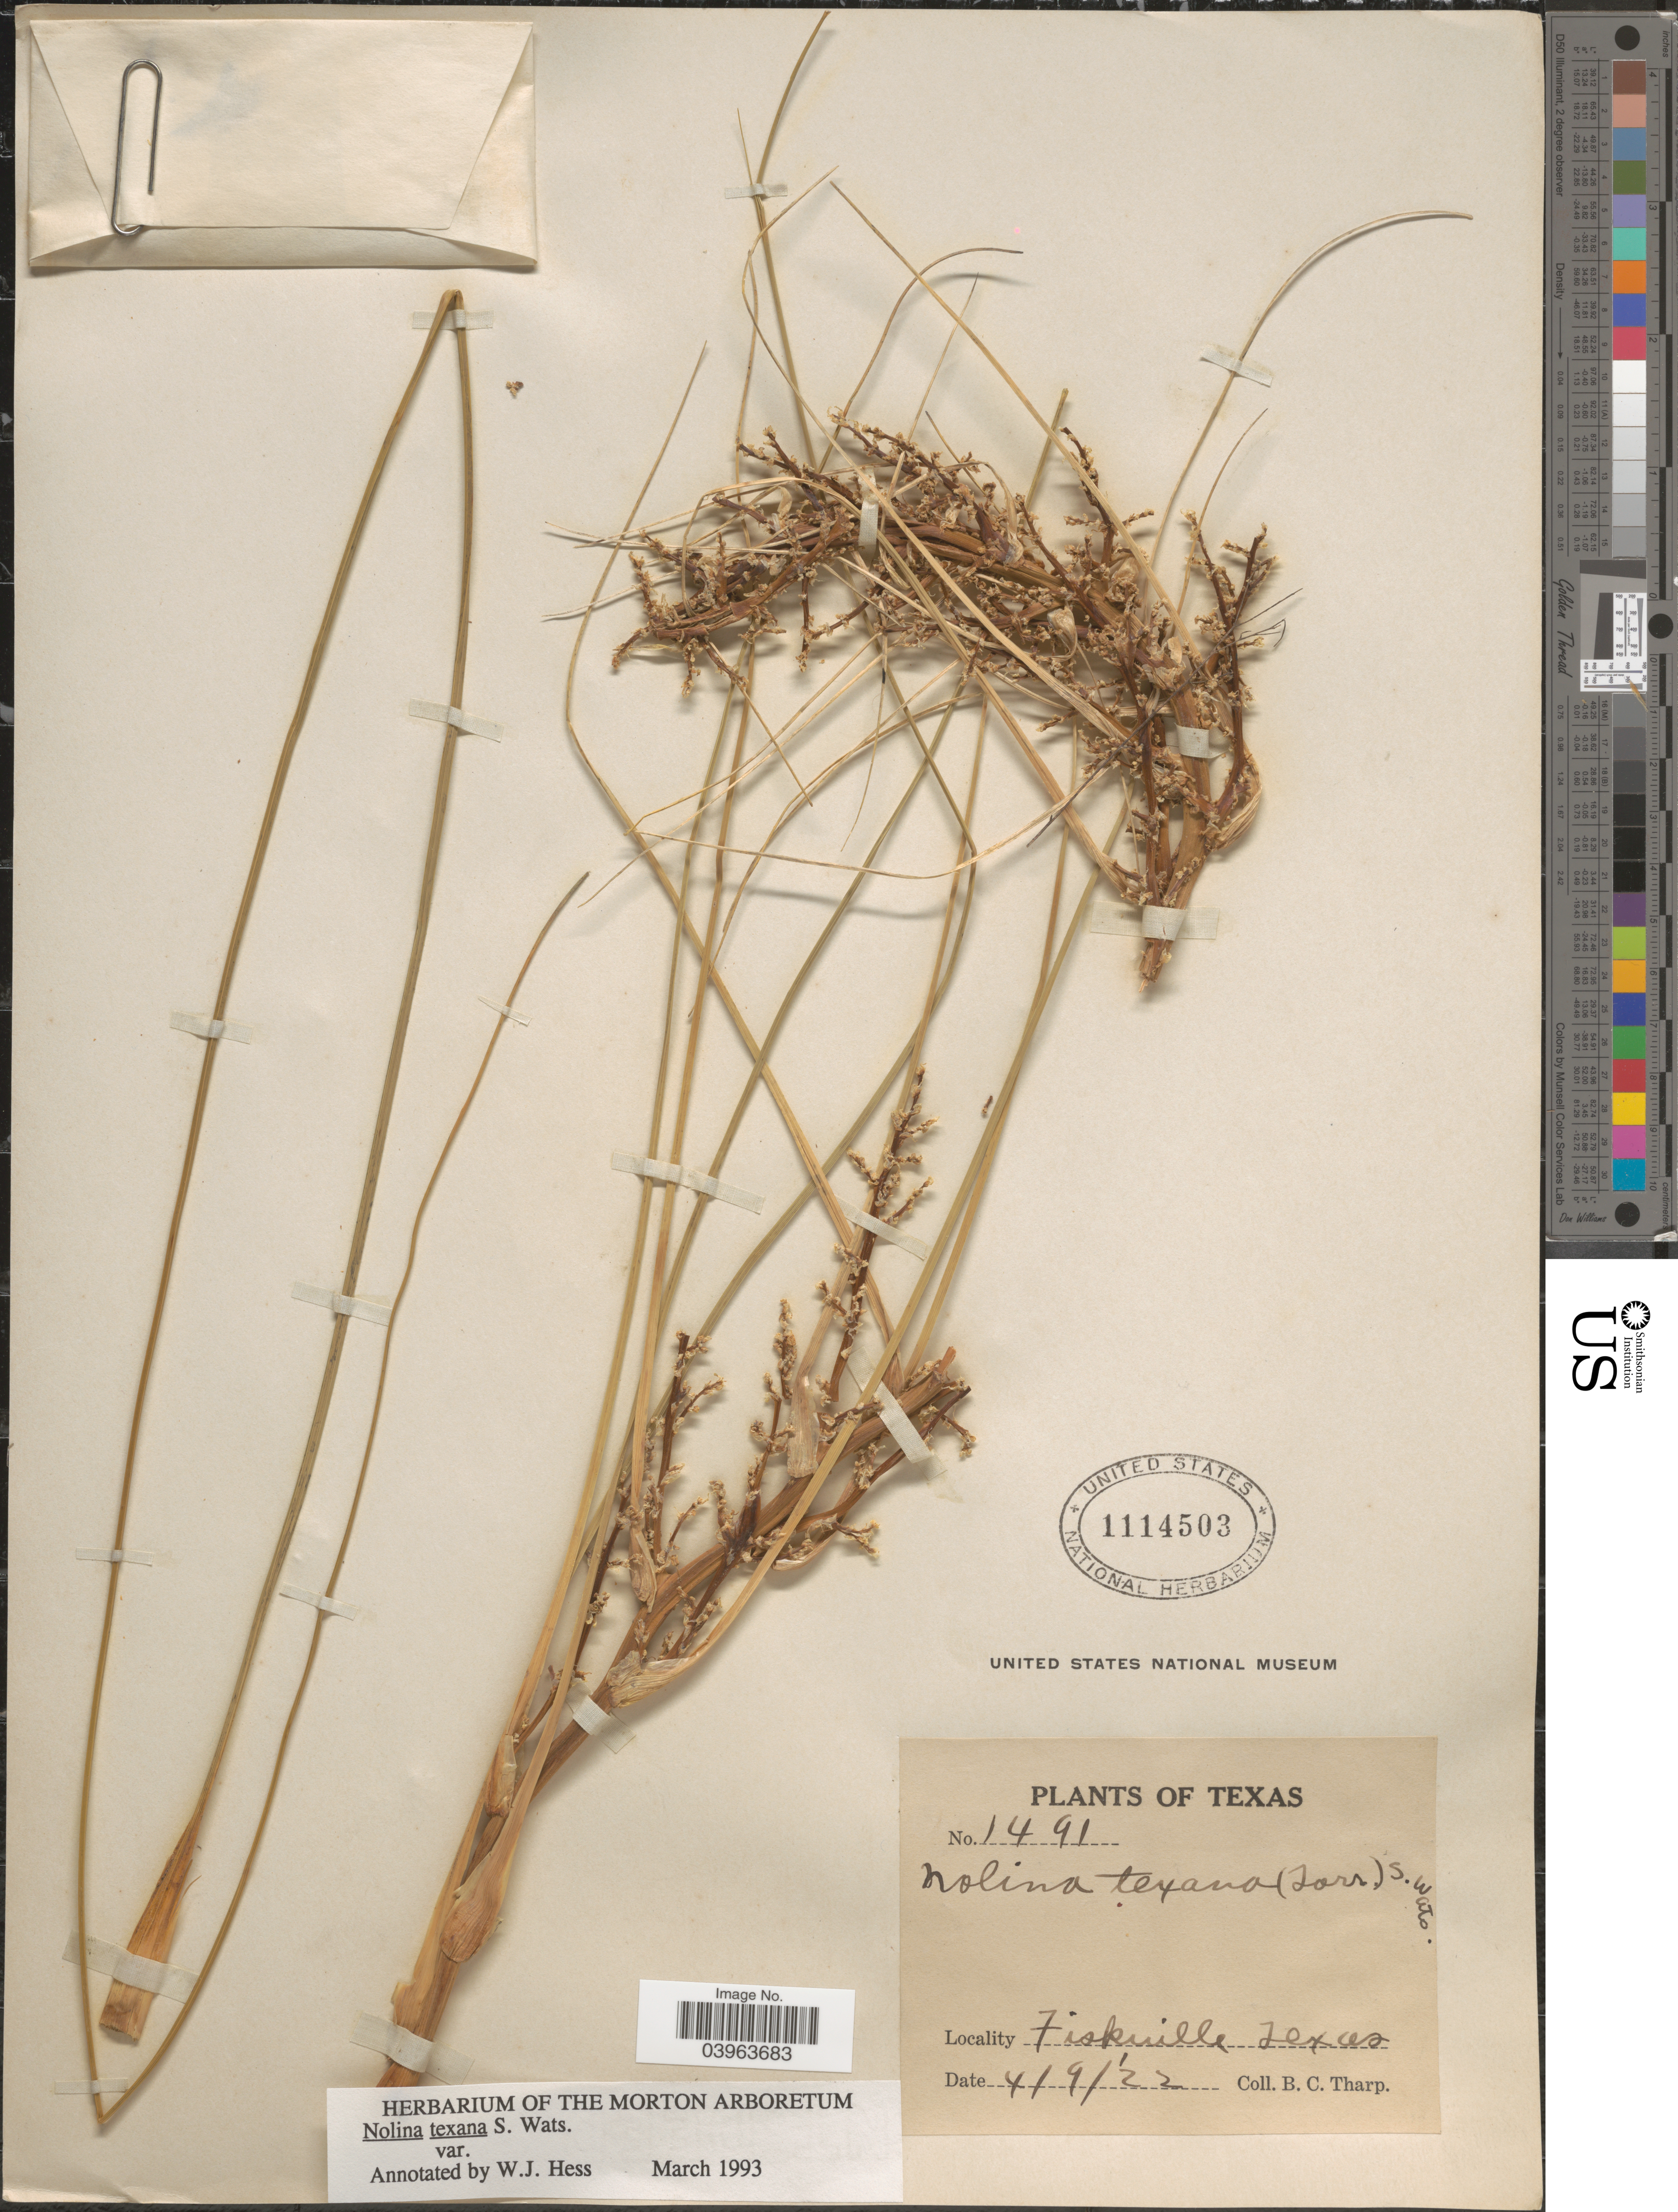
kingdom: Plantae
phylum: Tracheophyta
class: Liliopsida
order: Asparagales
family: Asparagaceae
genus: Nolina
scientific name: Nolina texana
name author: S. Watson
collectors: B. C. Tharp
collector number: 1491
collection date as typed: Transcribed d/m/y: 9/4/22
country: United States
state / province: Texas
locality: Fiskville.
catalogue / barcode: US 1114503